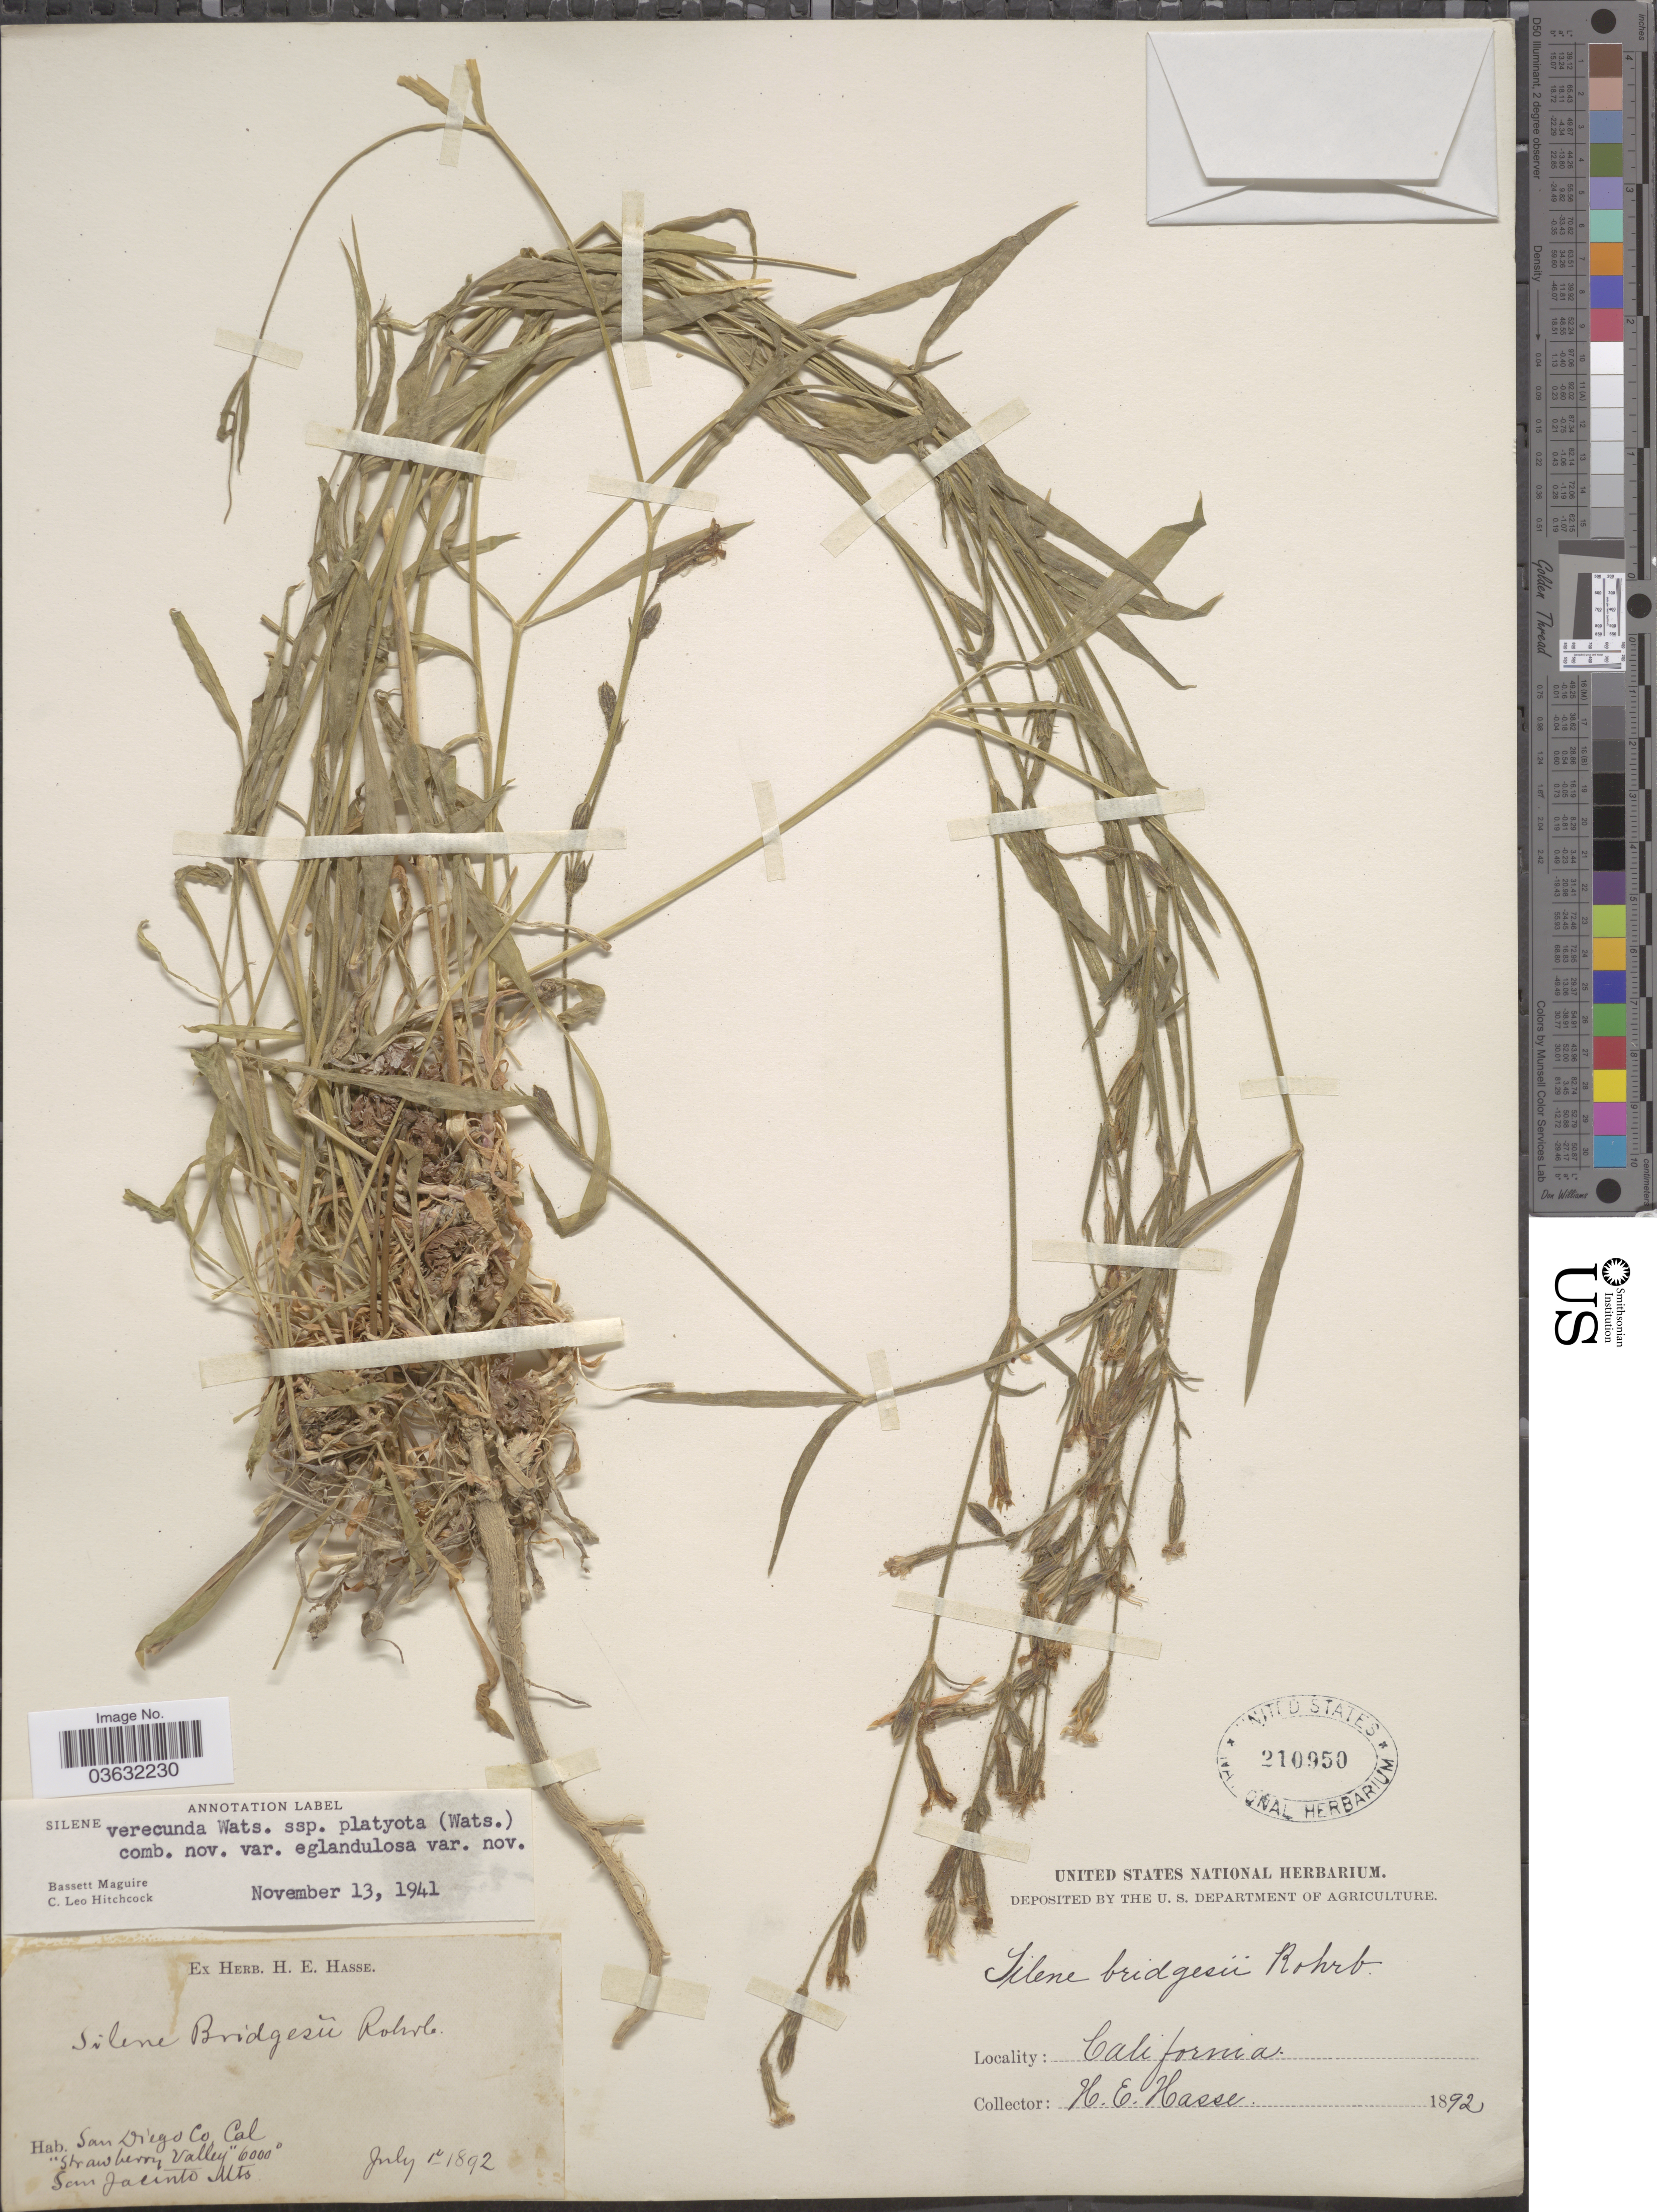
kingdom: Plantae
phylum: Tracheophyta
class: Magnoliopsida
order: Caryophyllales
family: Caryophyllaceae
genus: Silene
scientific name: Silene verecunda subsp. platyota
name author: (S. Watson) C.L. Hitchc. & Maguire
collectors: H. E. Hasse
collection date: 1892-07-12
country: United States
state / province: California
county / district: San Diego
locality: San Diego Co. "Strawberry Valley". San Jacinto Mts.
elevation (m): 1829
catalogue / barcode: US 210950